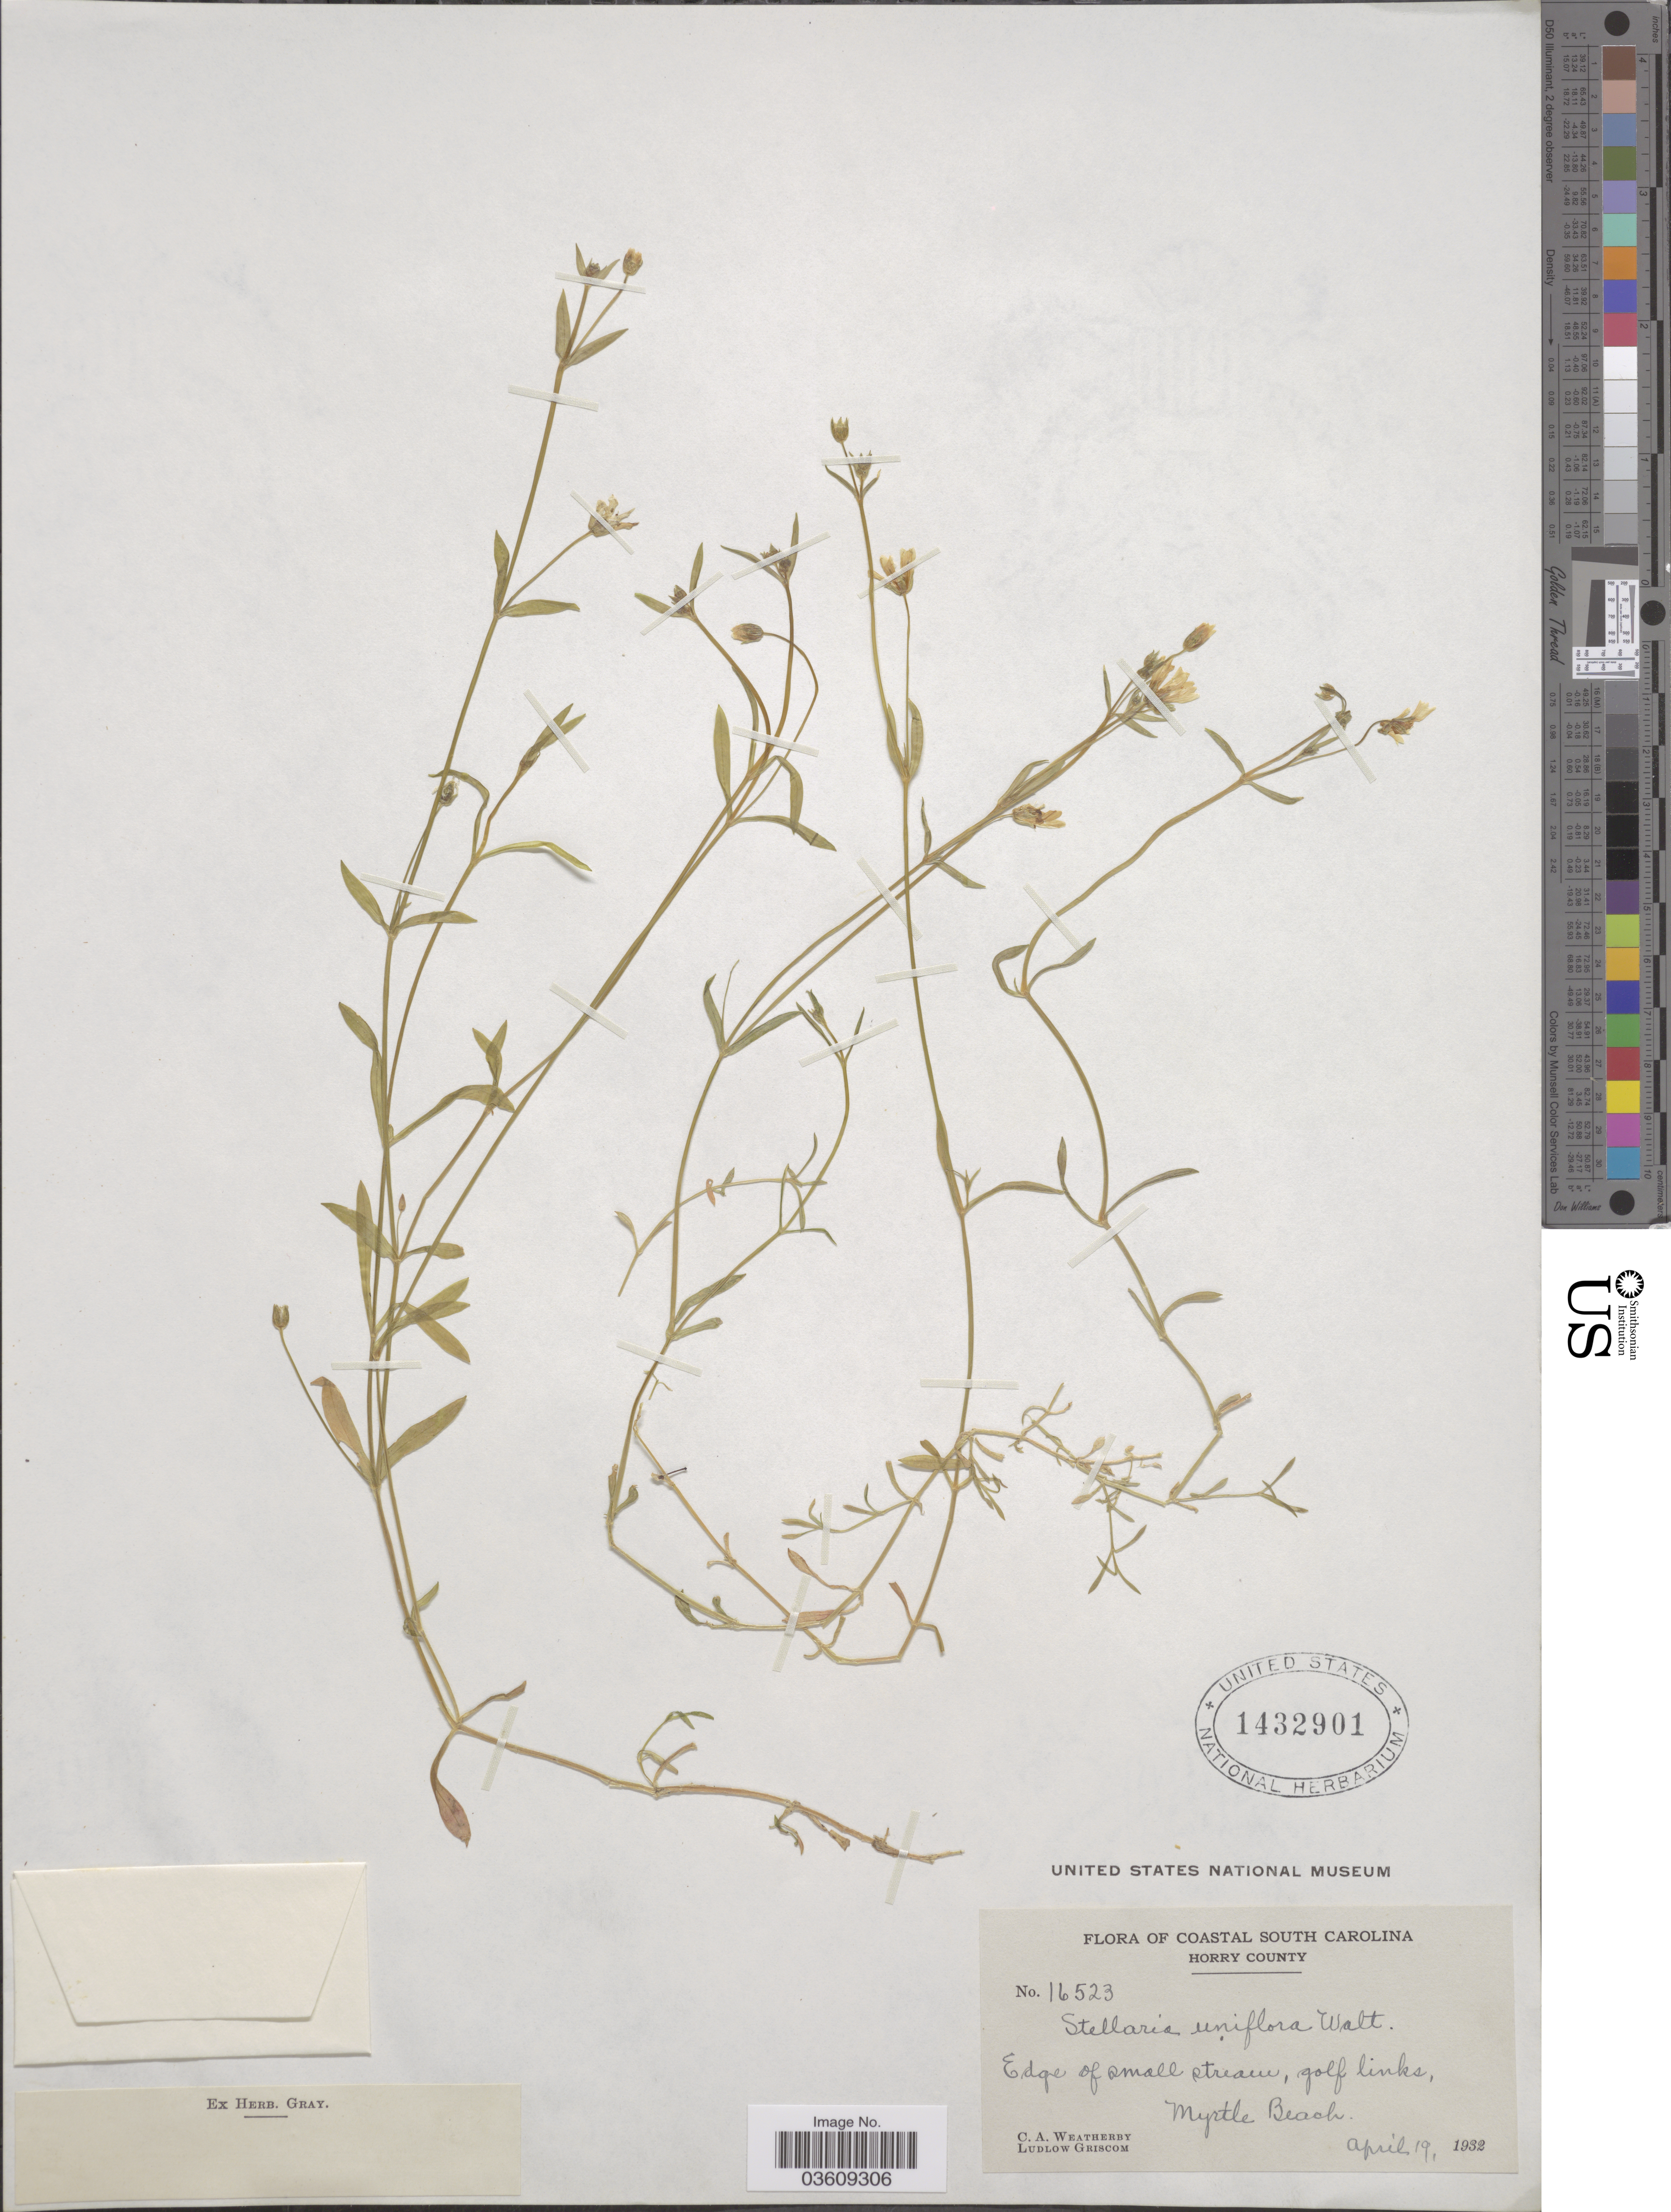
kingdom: Plantae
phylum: Tracheophyta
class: Magnoliopsida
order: Caryophyllales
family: Caryophyllaceae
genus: Stellaria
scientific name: Stellaria uniflora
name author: Walter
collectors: C. A. Weatherby & L. Griscom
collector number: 16523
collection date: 1932-04-19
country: United States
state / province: South Carolina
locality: Coastal South Carolina. Horry County. Edge of small stream, golf links, Myrtle Beach.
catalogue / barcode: US 1432901